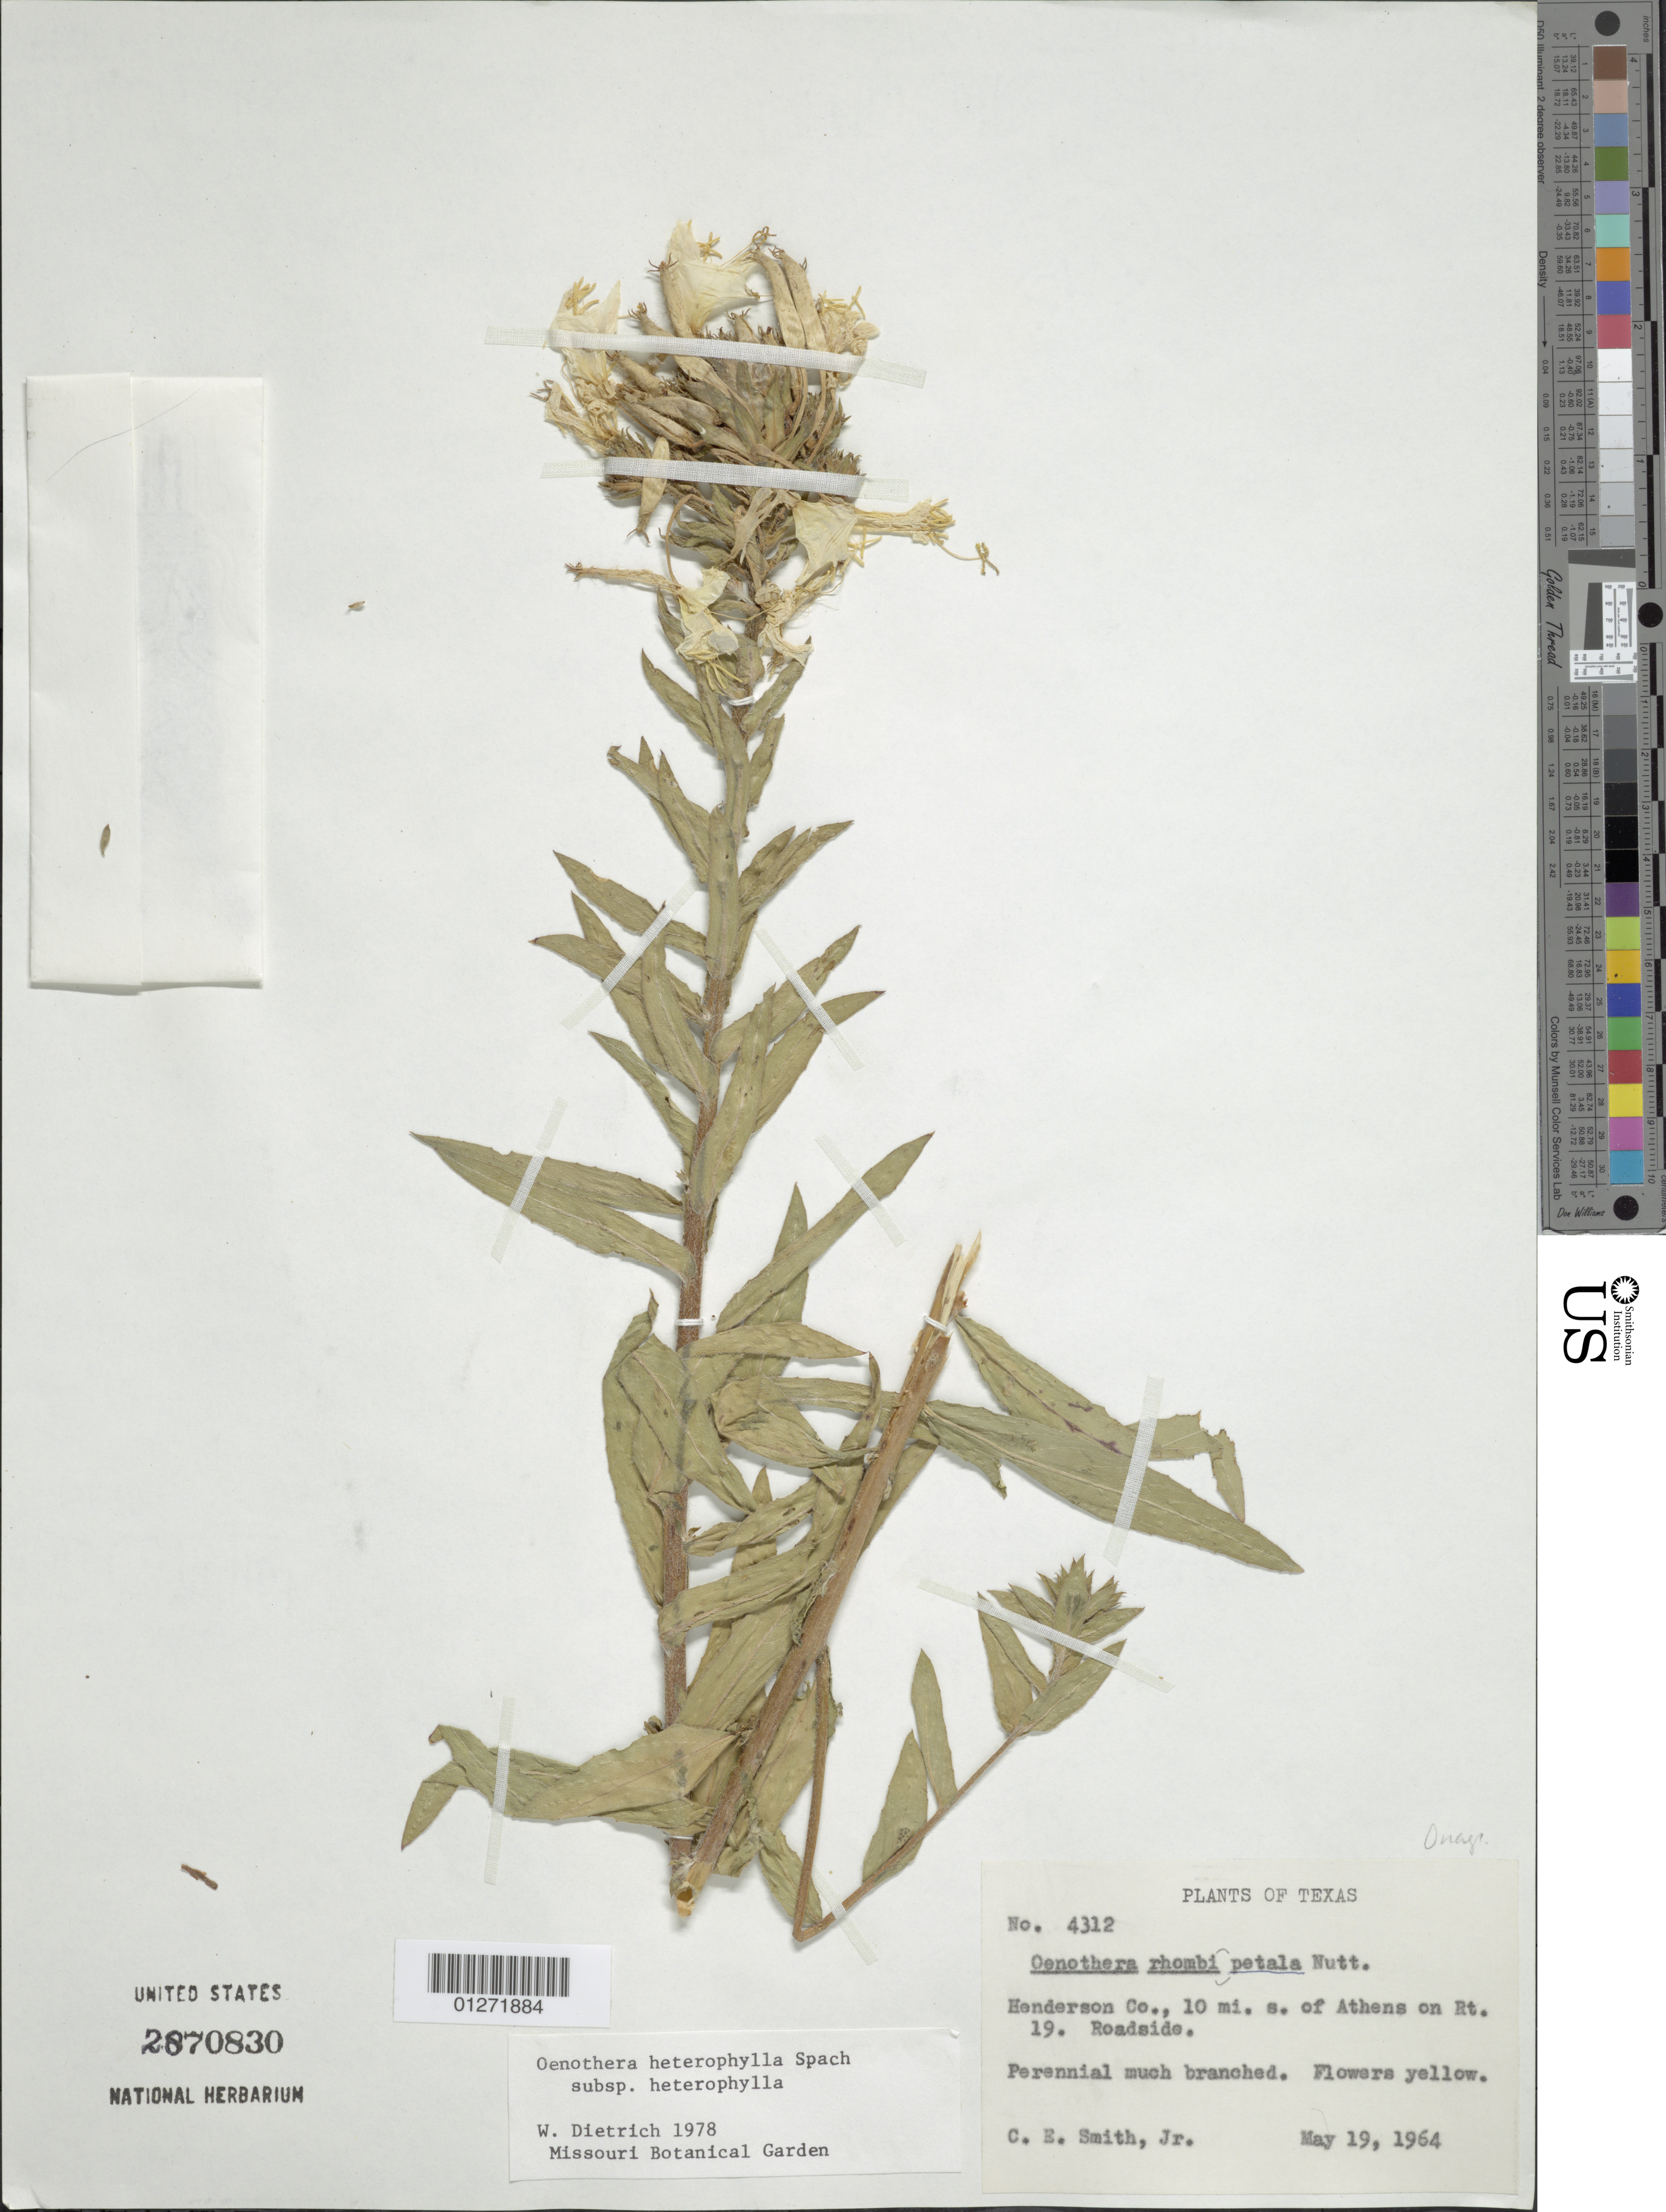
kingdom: Plantae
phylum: Tracheophyta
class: Magnoliopsida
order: Myrtales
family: Onagraceae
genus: Oenothera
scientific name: Oenothera heterophylla subsp. heterophylla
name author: Spach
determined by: Dietrich, W.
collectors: C. E. Smith Jr.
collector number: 4312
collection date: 1964-05-19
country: United States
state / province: Texas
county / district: Henderson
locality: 10 mi S of Athens on Rt.19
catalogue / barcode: US 2870830